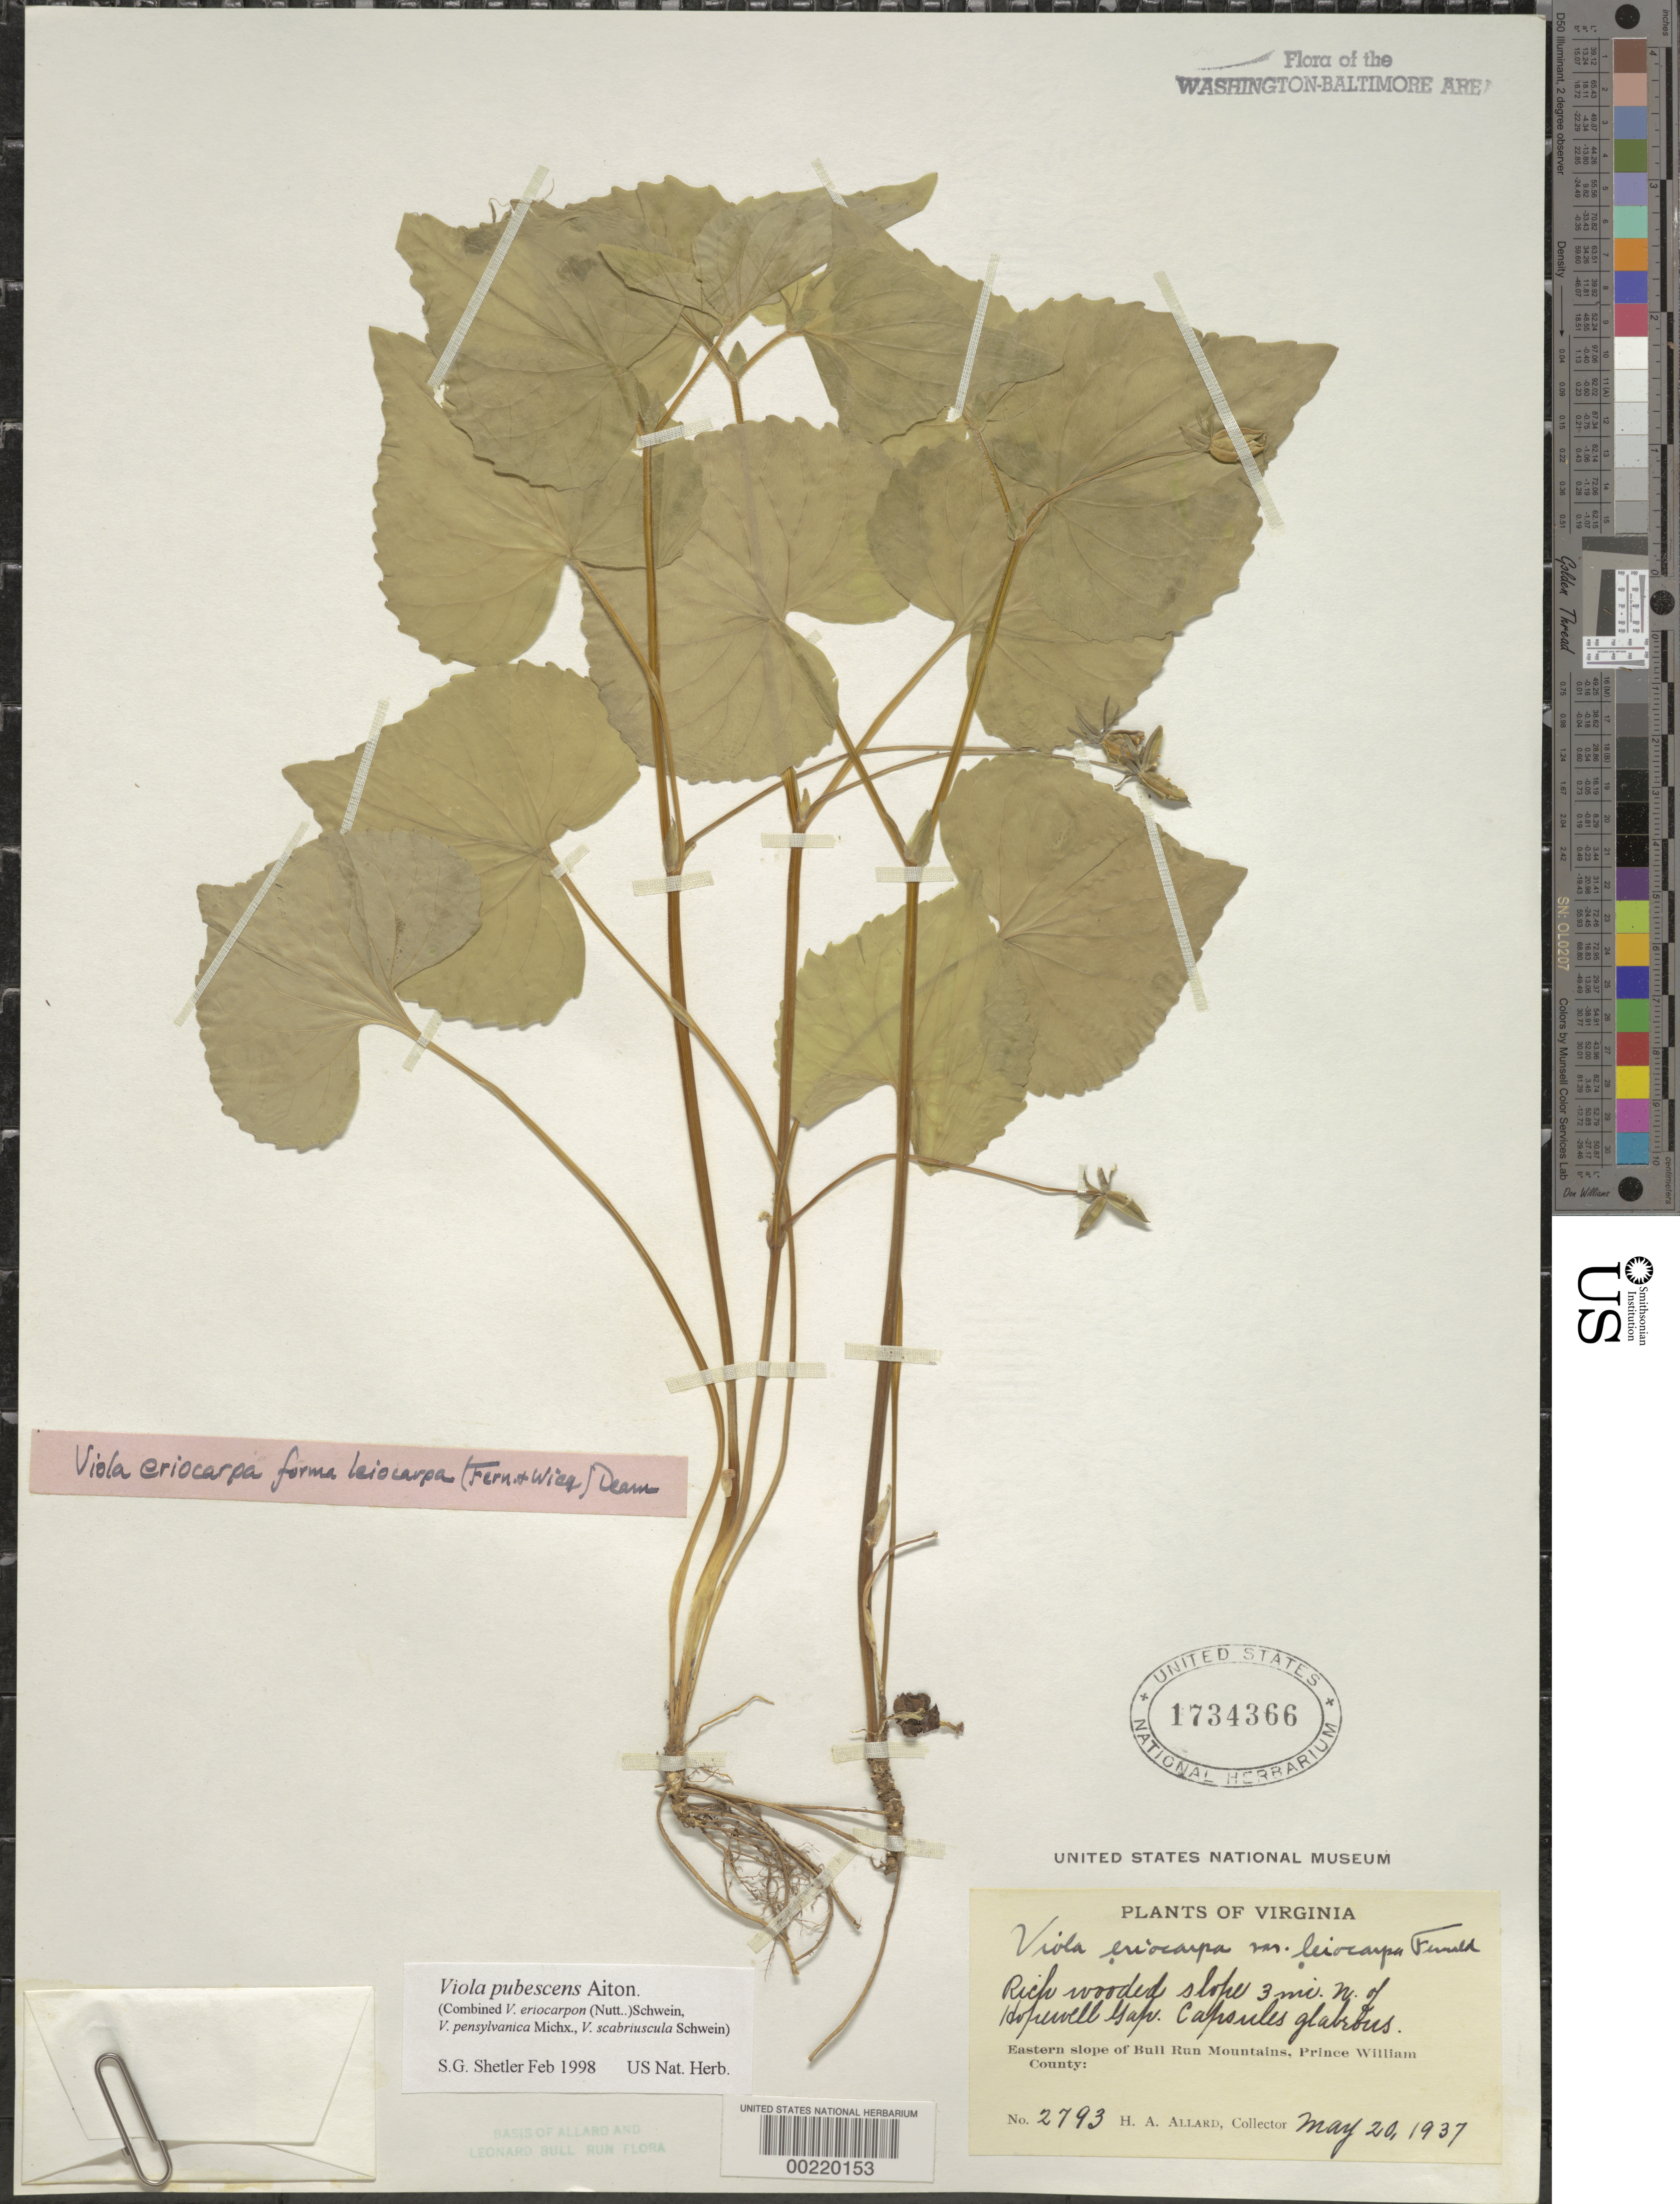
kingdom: Plantae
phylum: Tracheophyta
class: Magnoliopsida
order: Malpighiales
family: Violaceae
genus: Viola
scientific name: Viola pubescens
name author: Aiton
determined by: Shetler, Stanwyn G., (US), NMNH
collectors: H. A. Allard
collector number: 2793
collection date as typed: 20 May 1937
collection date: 1937-05-20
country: United States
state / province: Virginia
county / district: Prince William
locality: North of Hopewell Gap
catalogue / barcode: US 1734366